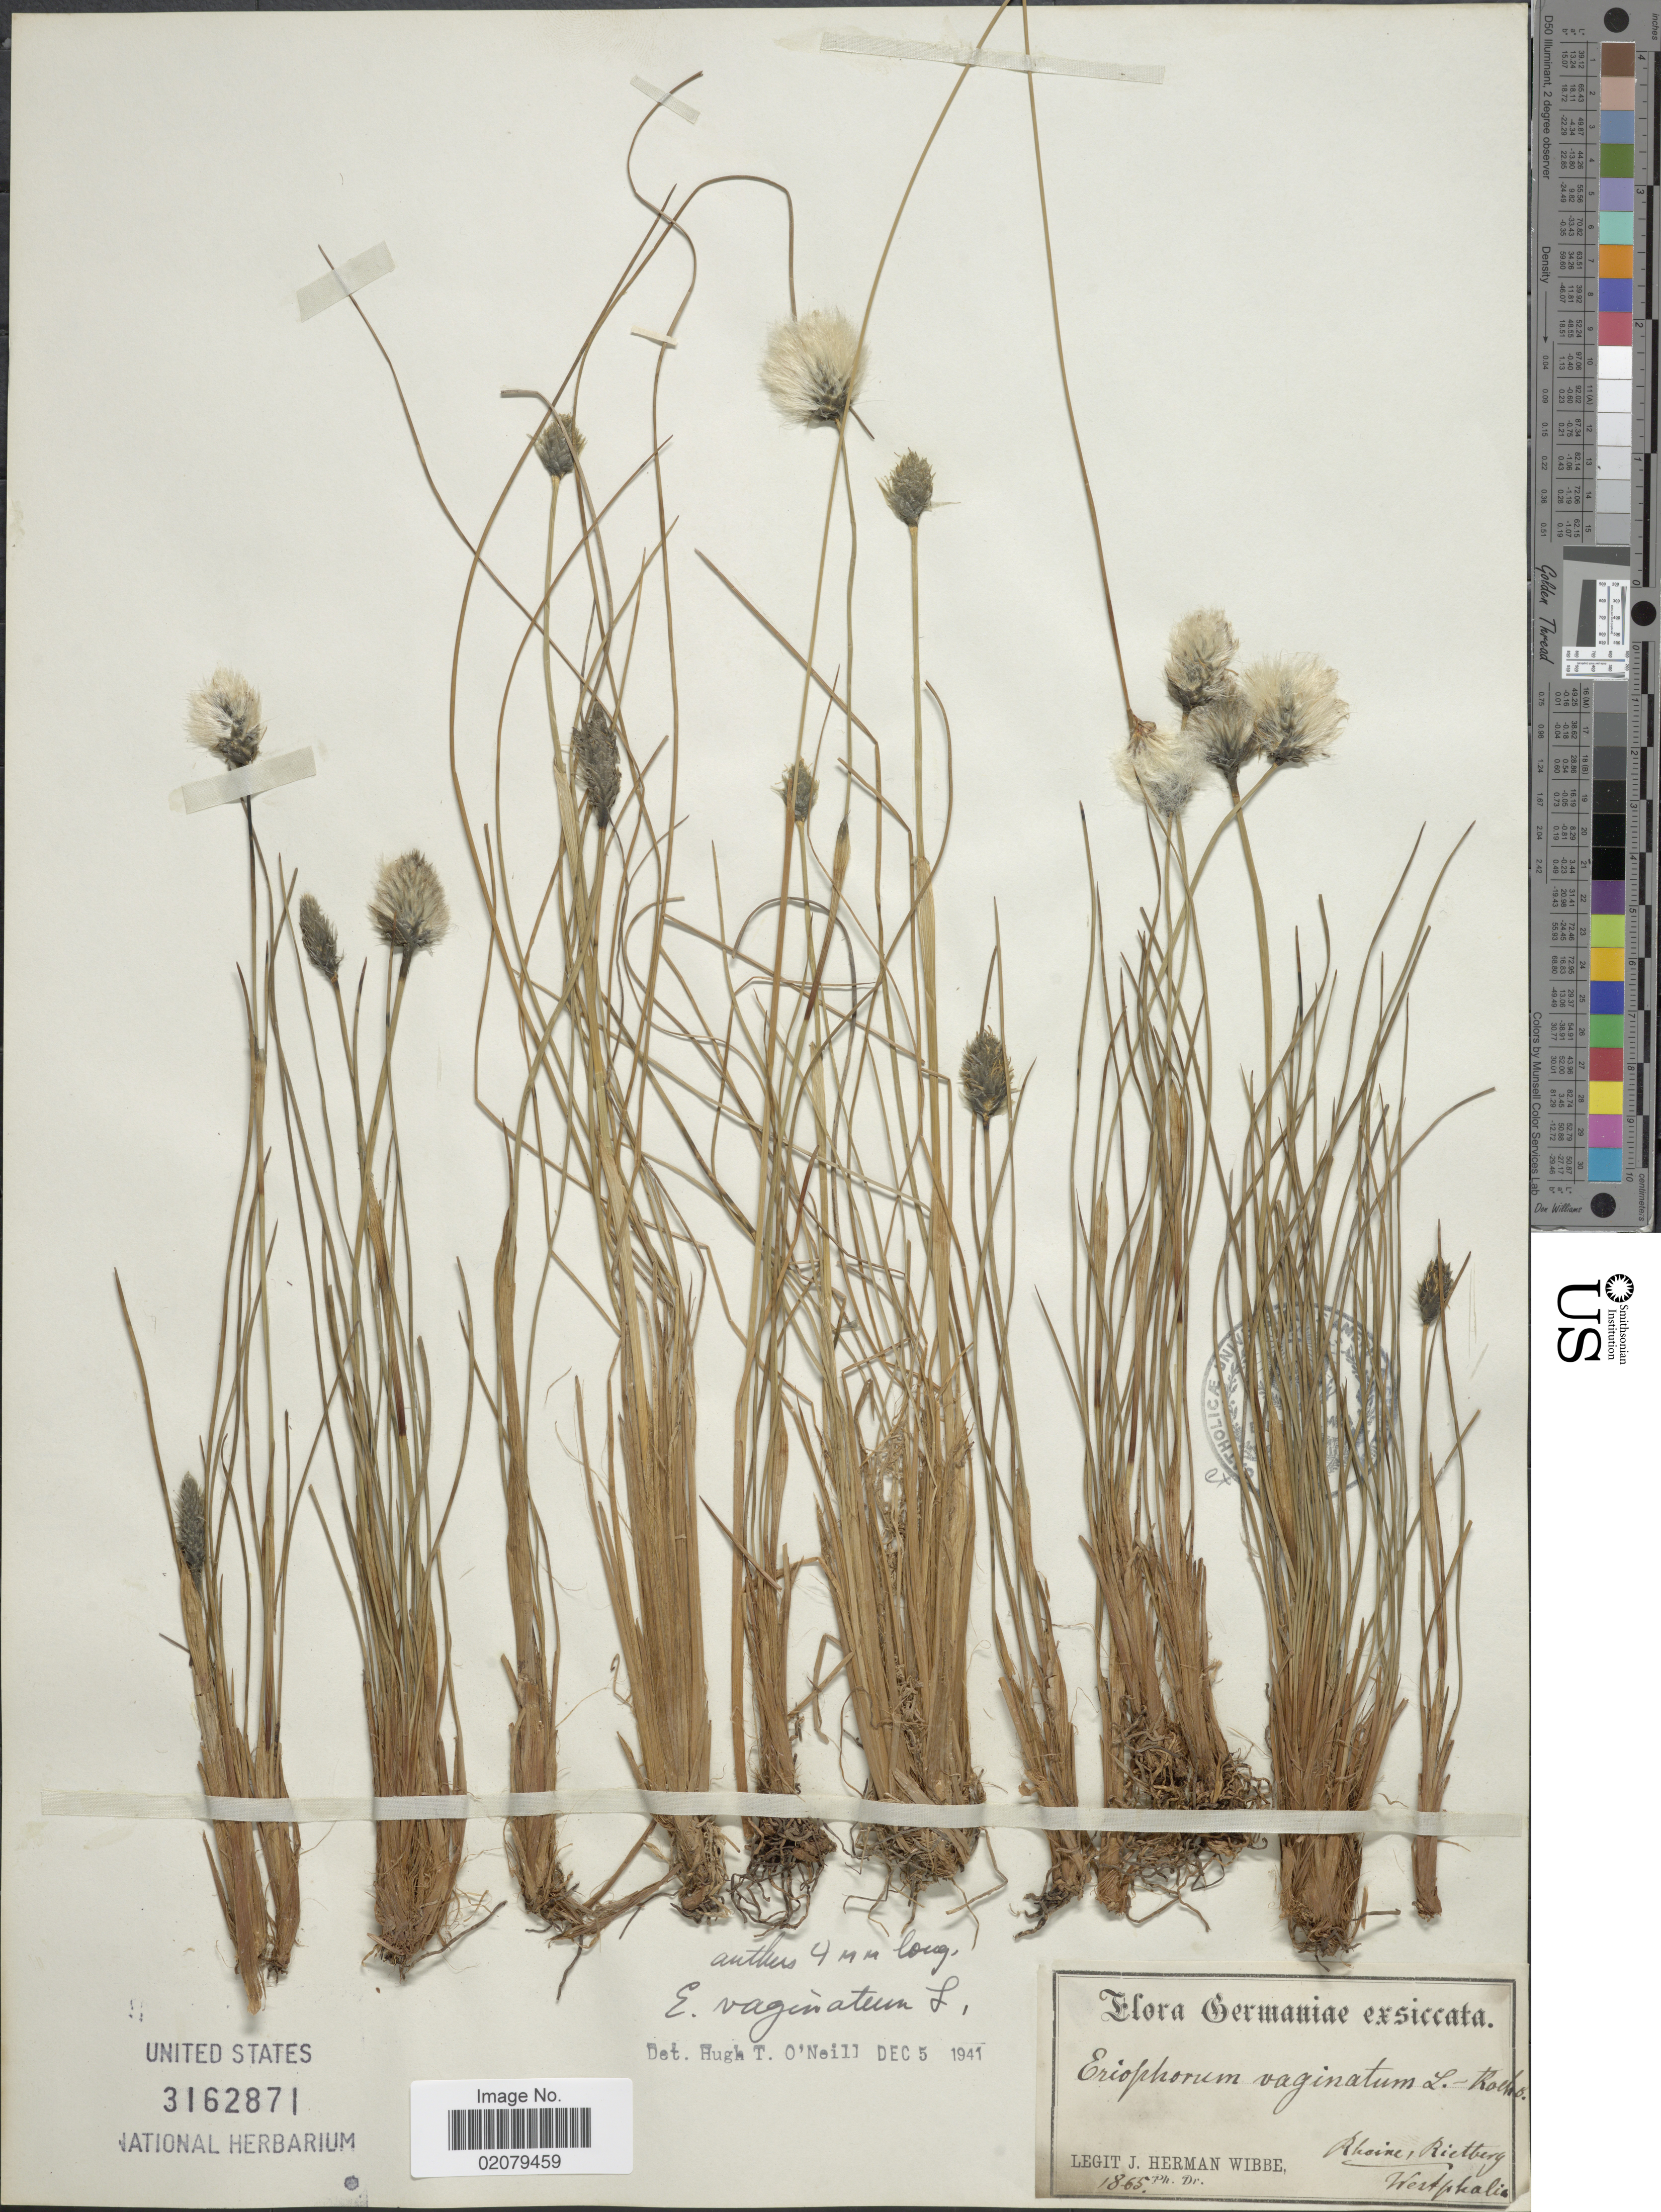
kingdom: Plantae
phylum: Tracheophyta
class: Liliopsida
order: Poales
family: Cyperaceae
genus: Eriophorum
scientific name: Eriophorum vaginatum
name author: L.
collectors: J. Wibbe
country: Germany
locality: Rhoine Richtberg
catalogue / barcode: US 3162871